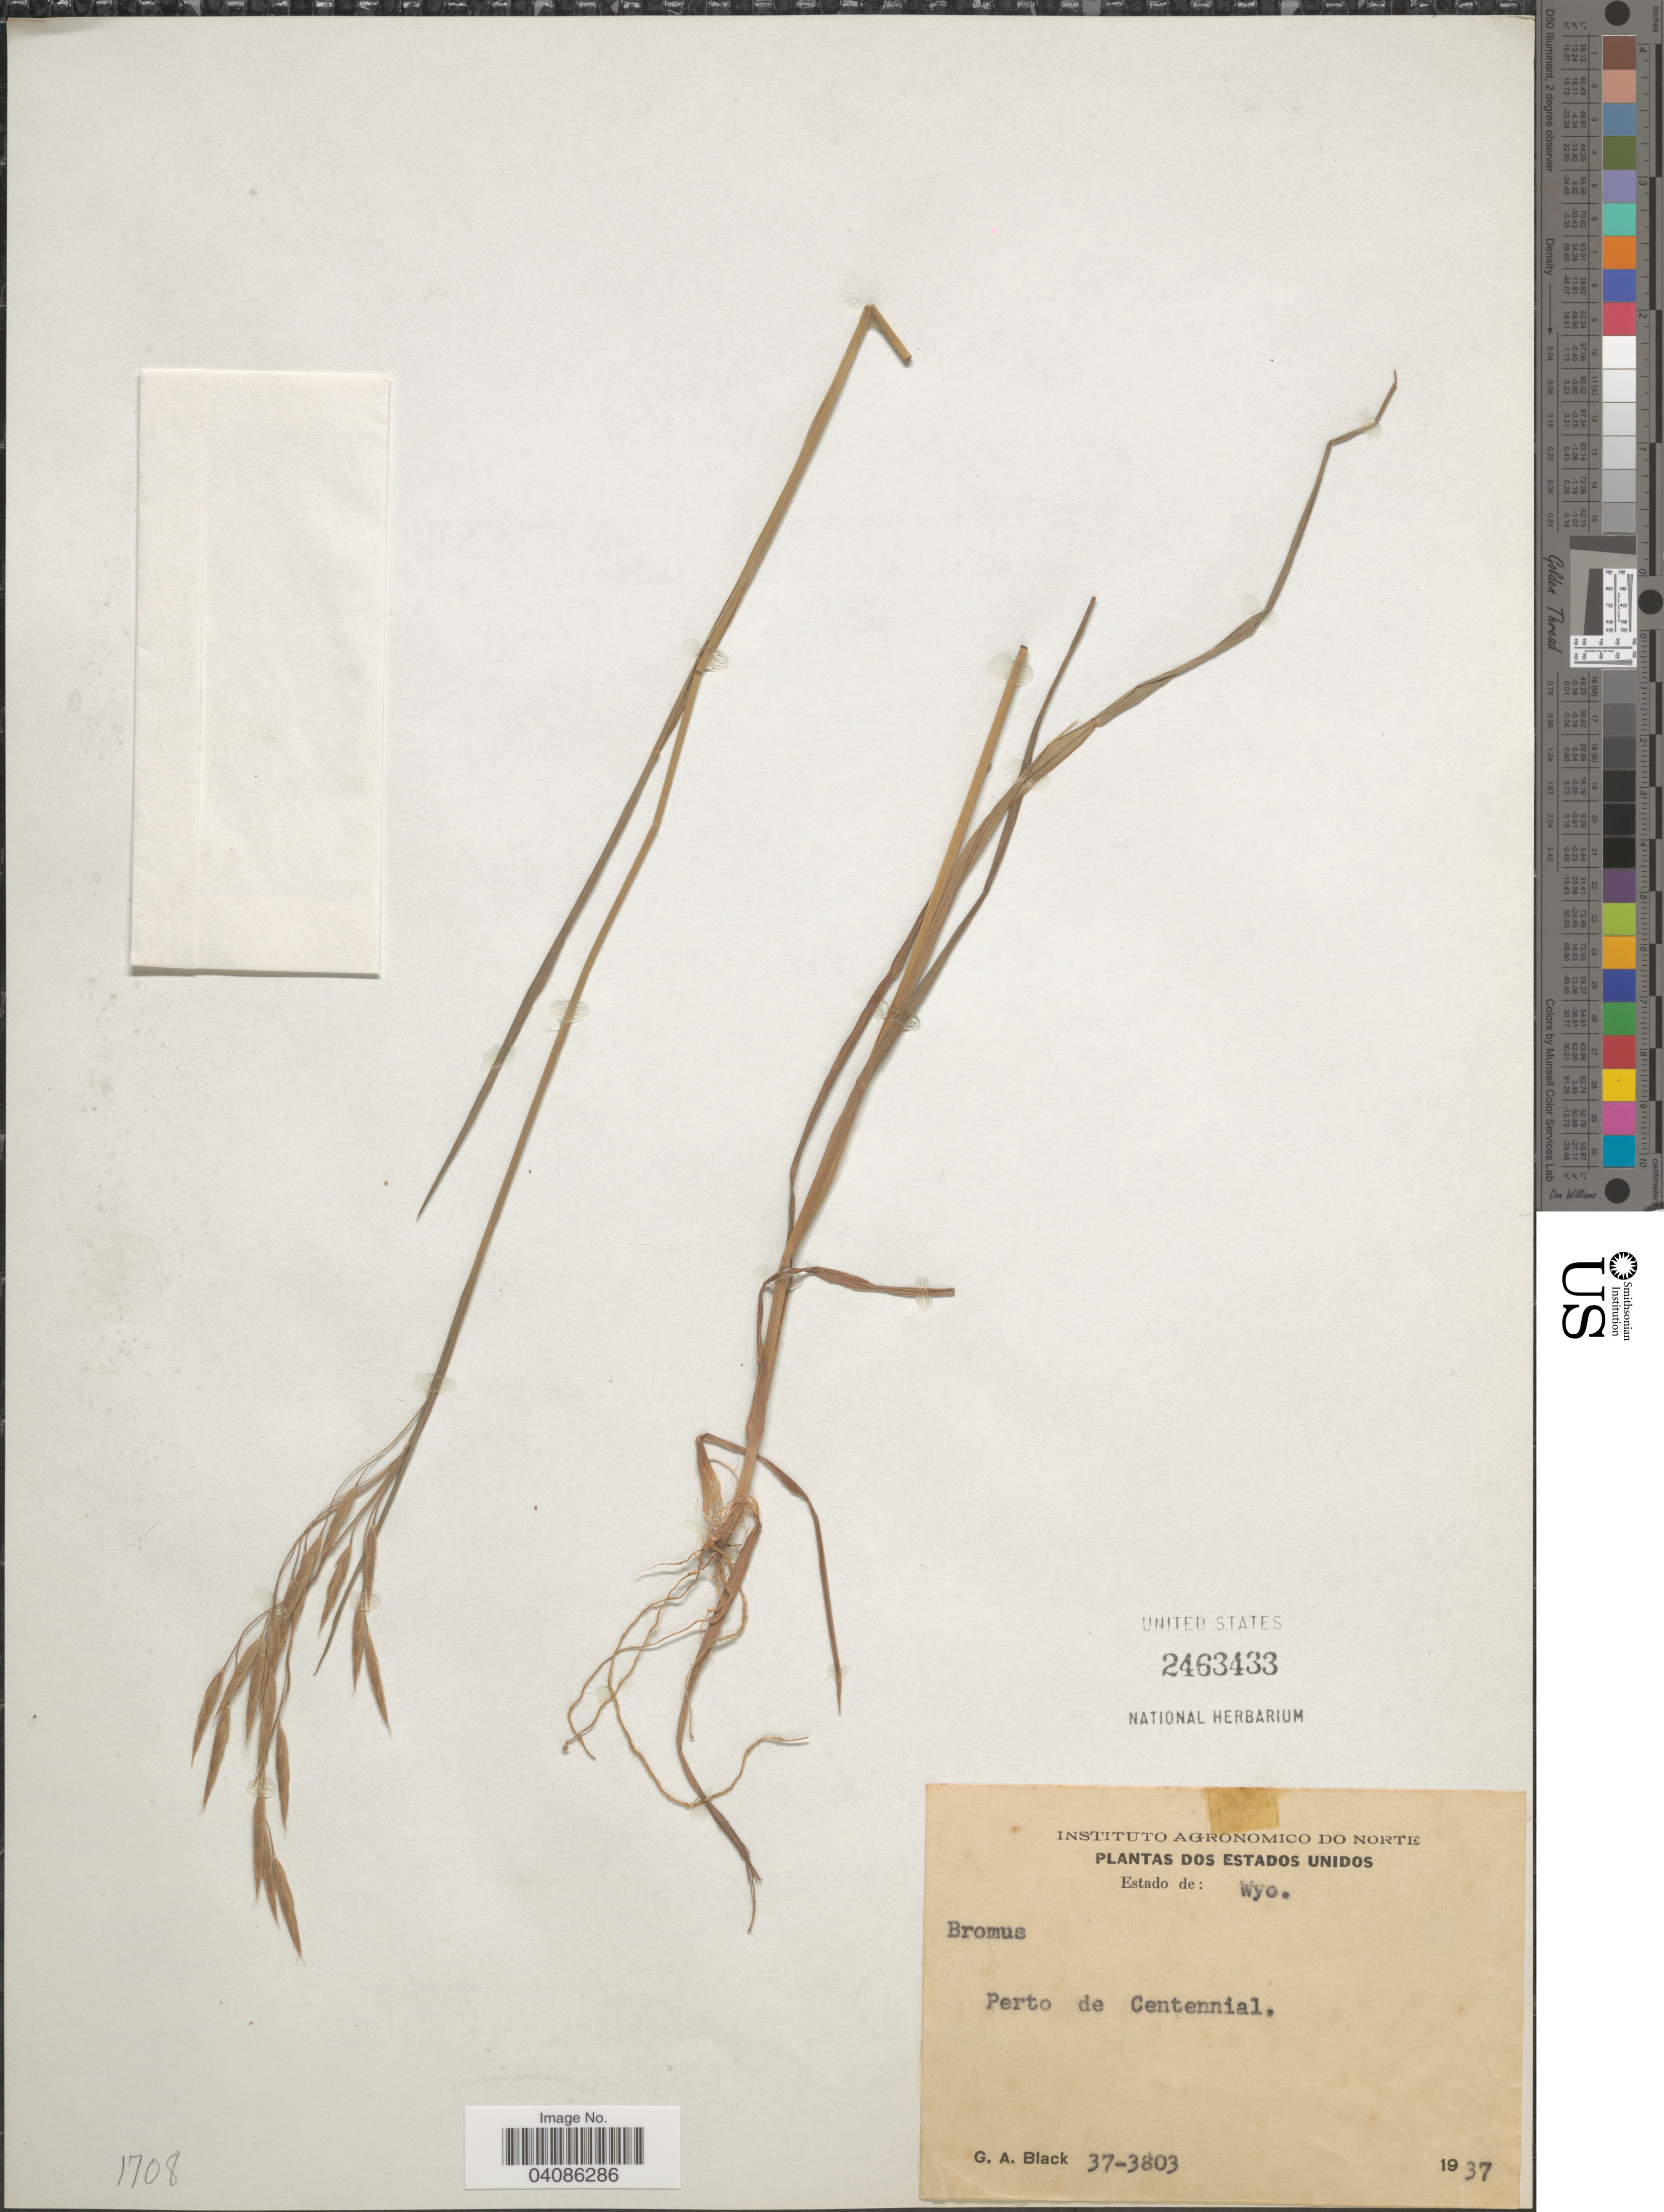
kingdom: Plantae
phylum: Tracheophyta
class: Liliopsida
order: Poales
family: Poaceae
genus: Bromus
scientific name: Bromus sp.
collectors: G. A. Black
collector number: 37-3803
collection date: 1937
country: United States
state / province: Wyoming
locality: Estados Unidos. Perto de Centennial.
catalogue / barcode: US 2463433